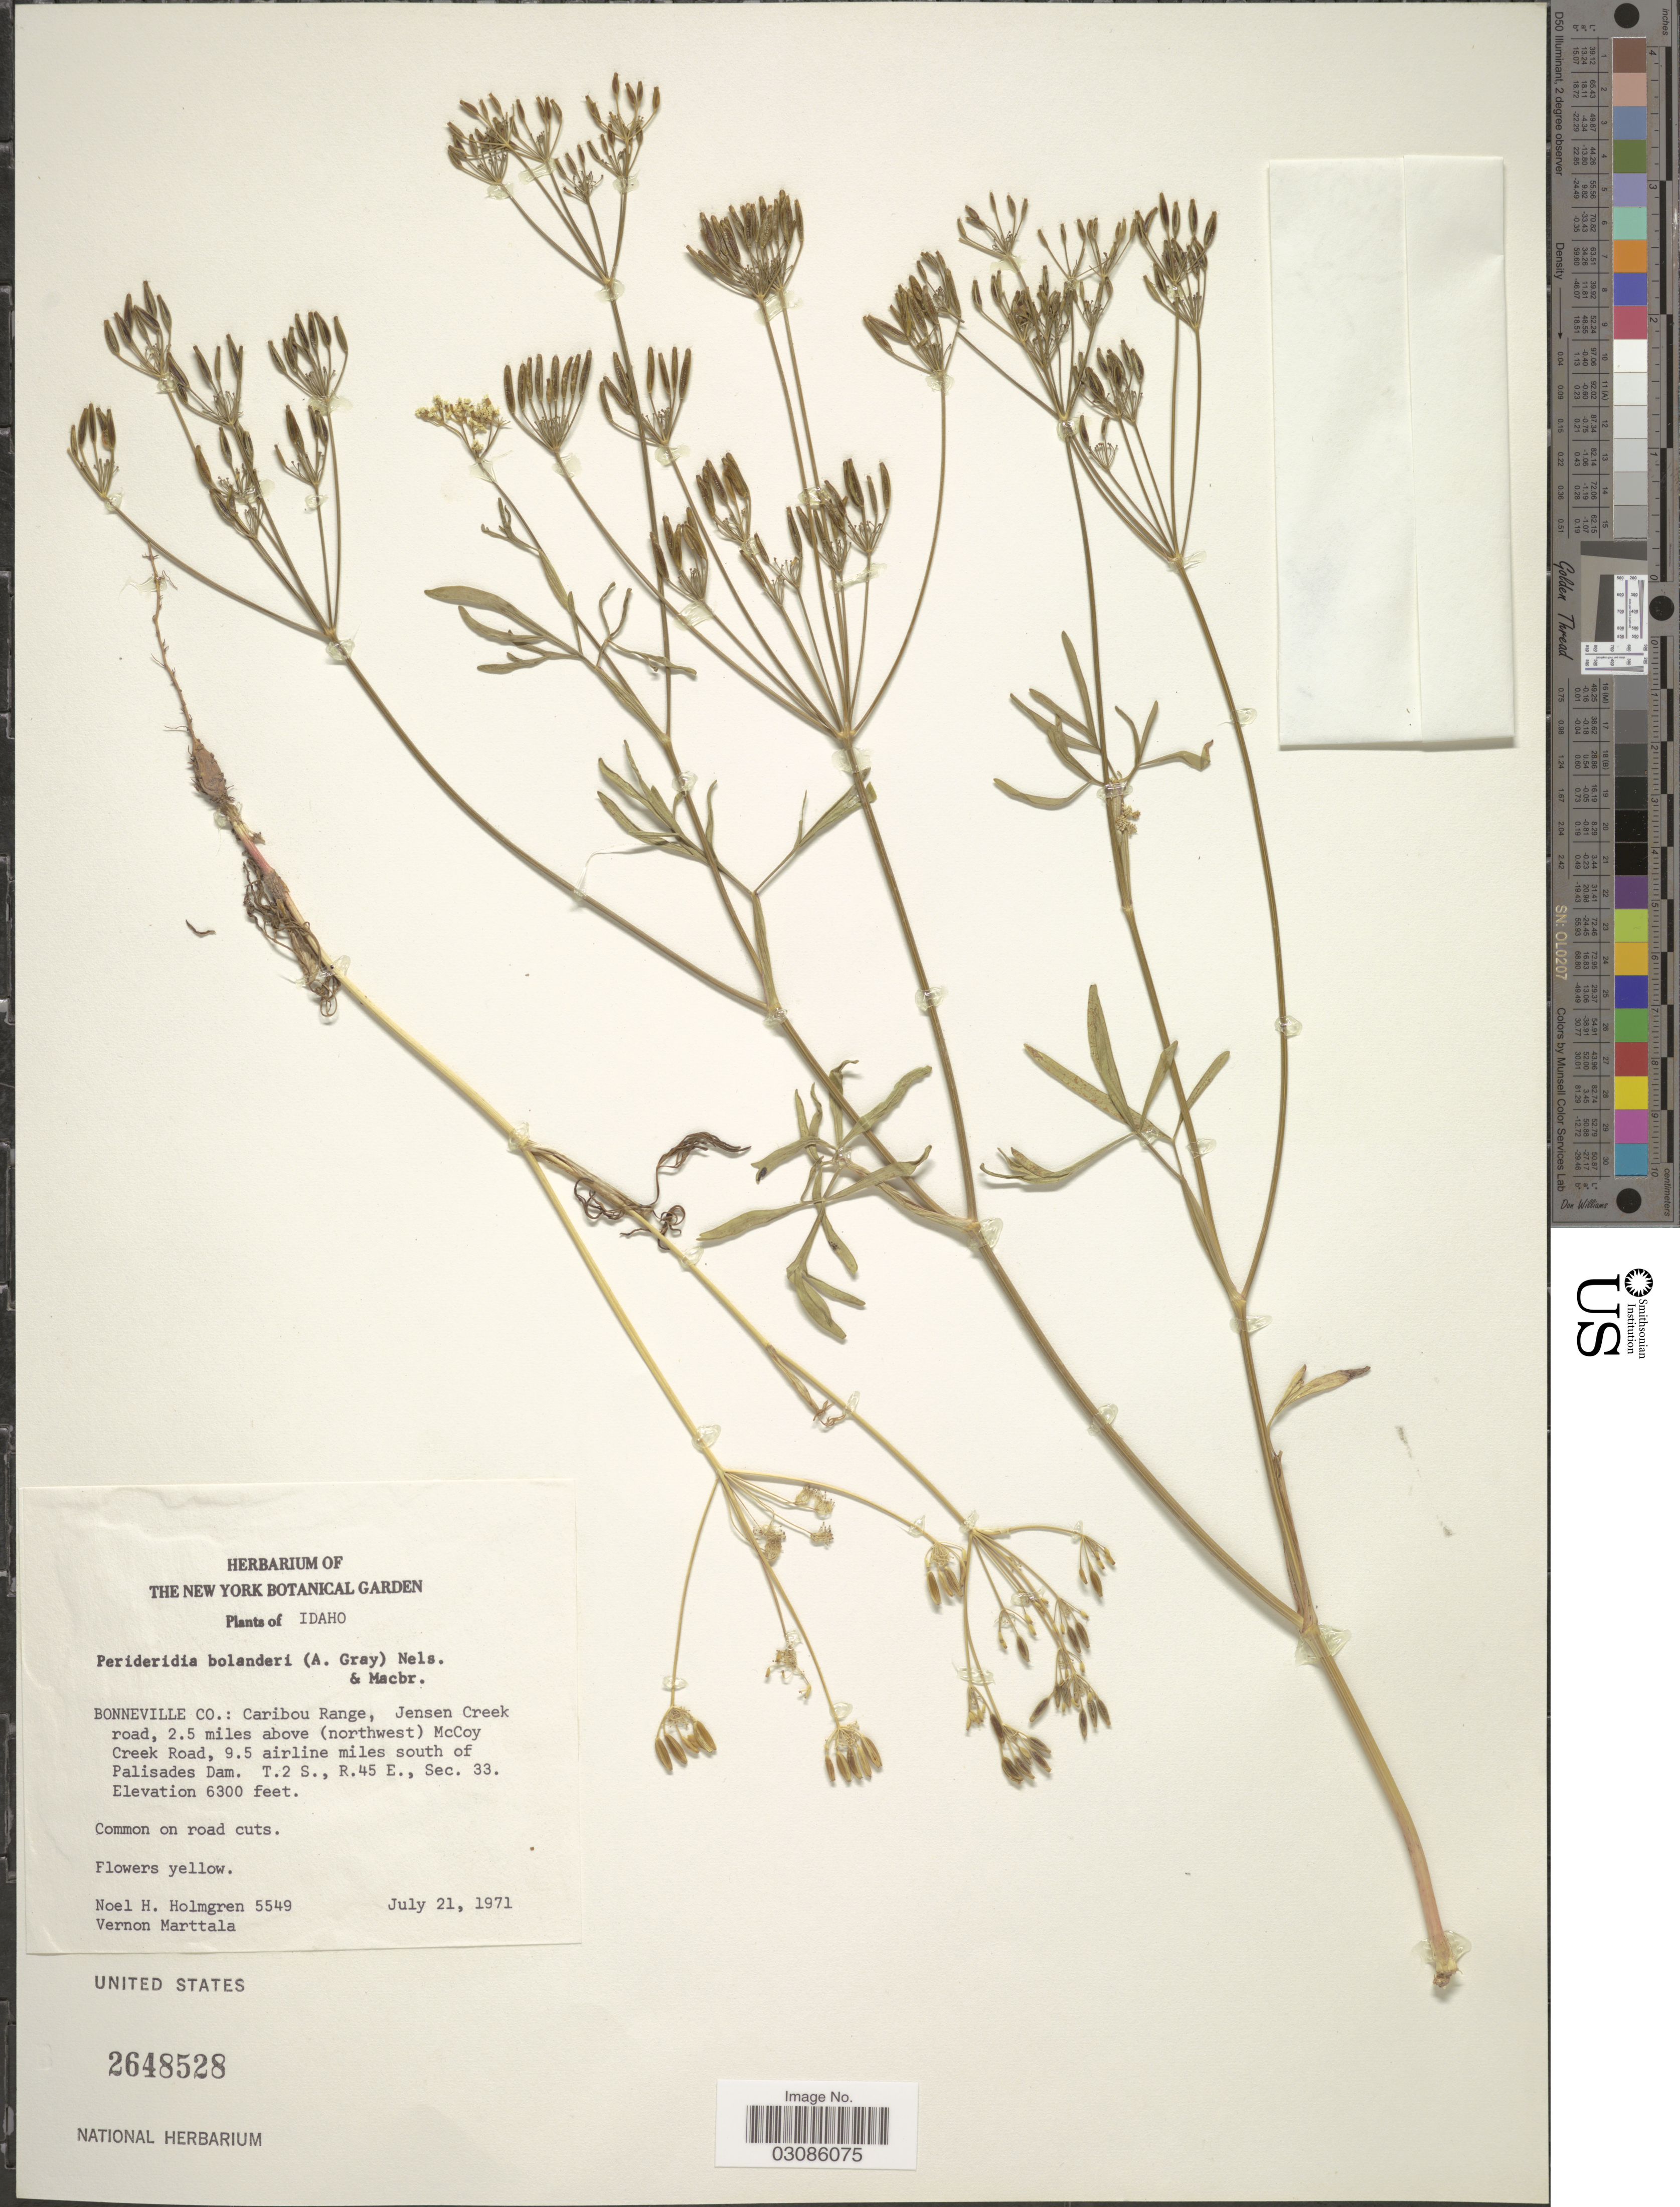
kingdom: Plantae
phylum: Tracheophyta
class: Magnoliopsida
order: Apiales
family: Apiaceae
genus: Perideridia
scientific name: Perideridia bolanderi subsp. bolanderi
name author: (A. Gray) A. Nelson & J.F. Macbr.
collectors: N. H. Holmgren & V. Marttala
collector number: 5549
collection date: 1971-07-21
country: United States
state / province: Idaho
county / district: Bonneville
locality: Caribou Range, Jensen Creek road, 2.5 miles above (northwest) McCoy Creek Road, 9.5 airline miles south of Palisades Dam. T.2 S., R.45 E., Sec. 33.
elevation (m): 1920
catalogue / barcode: US 2648528